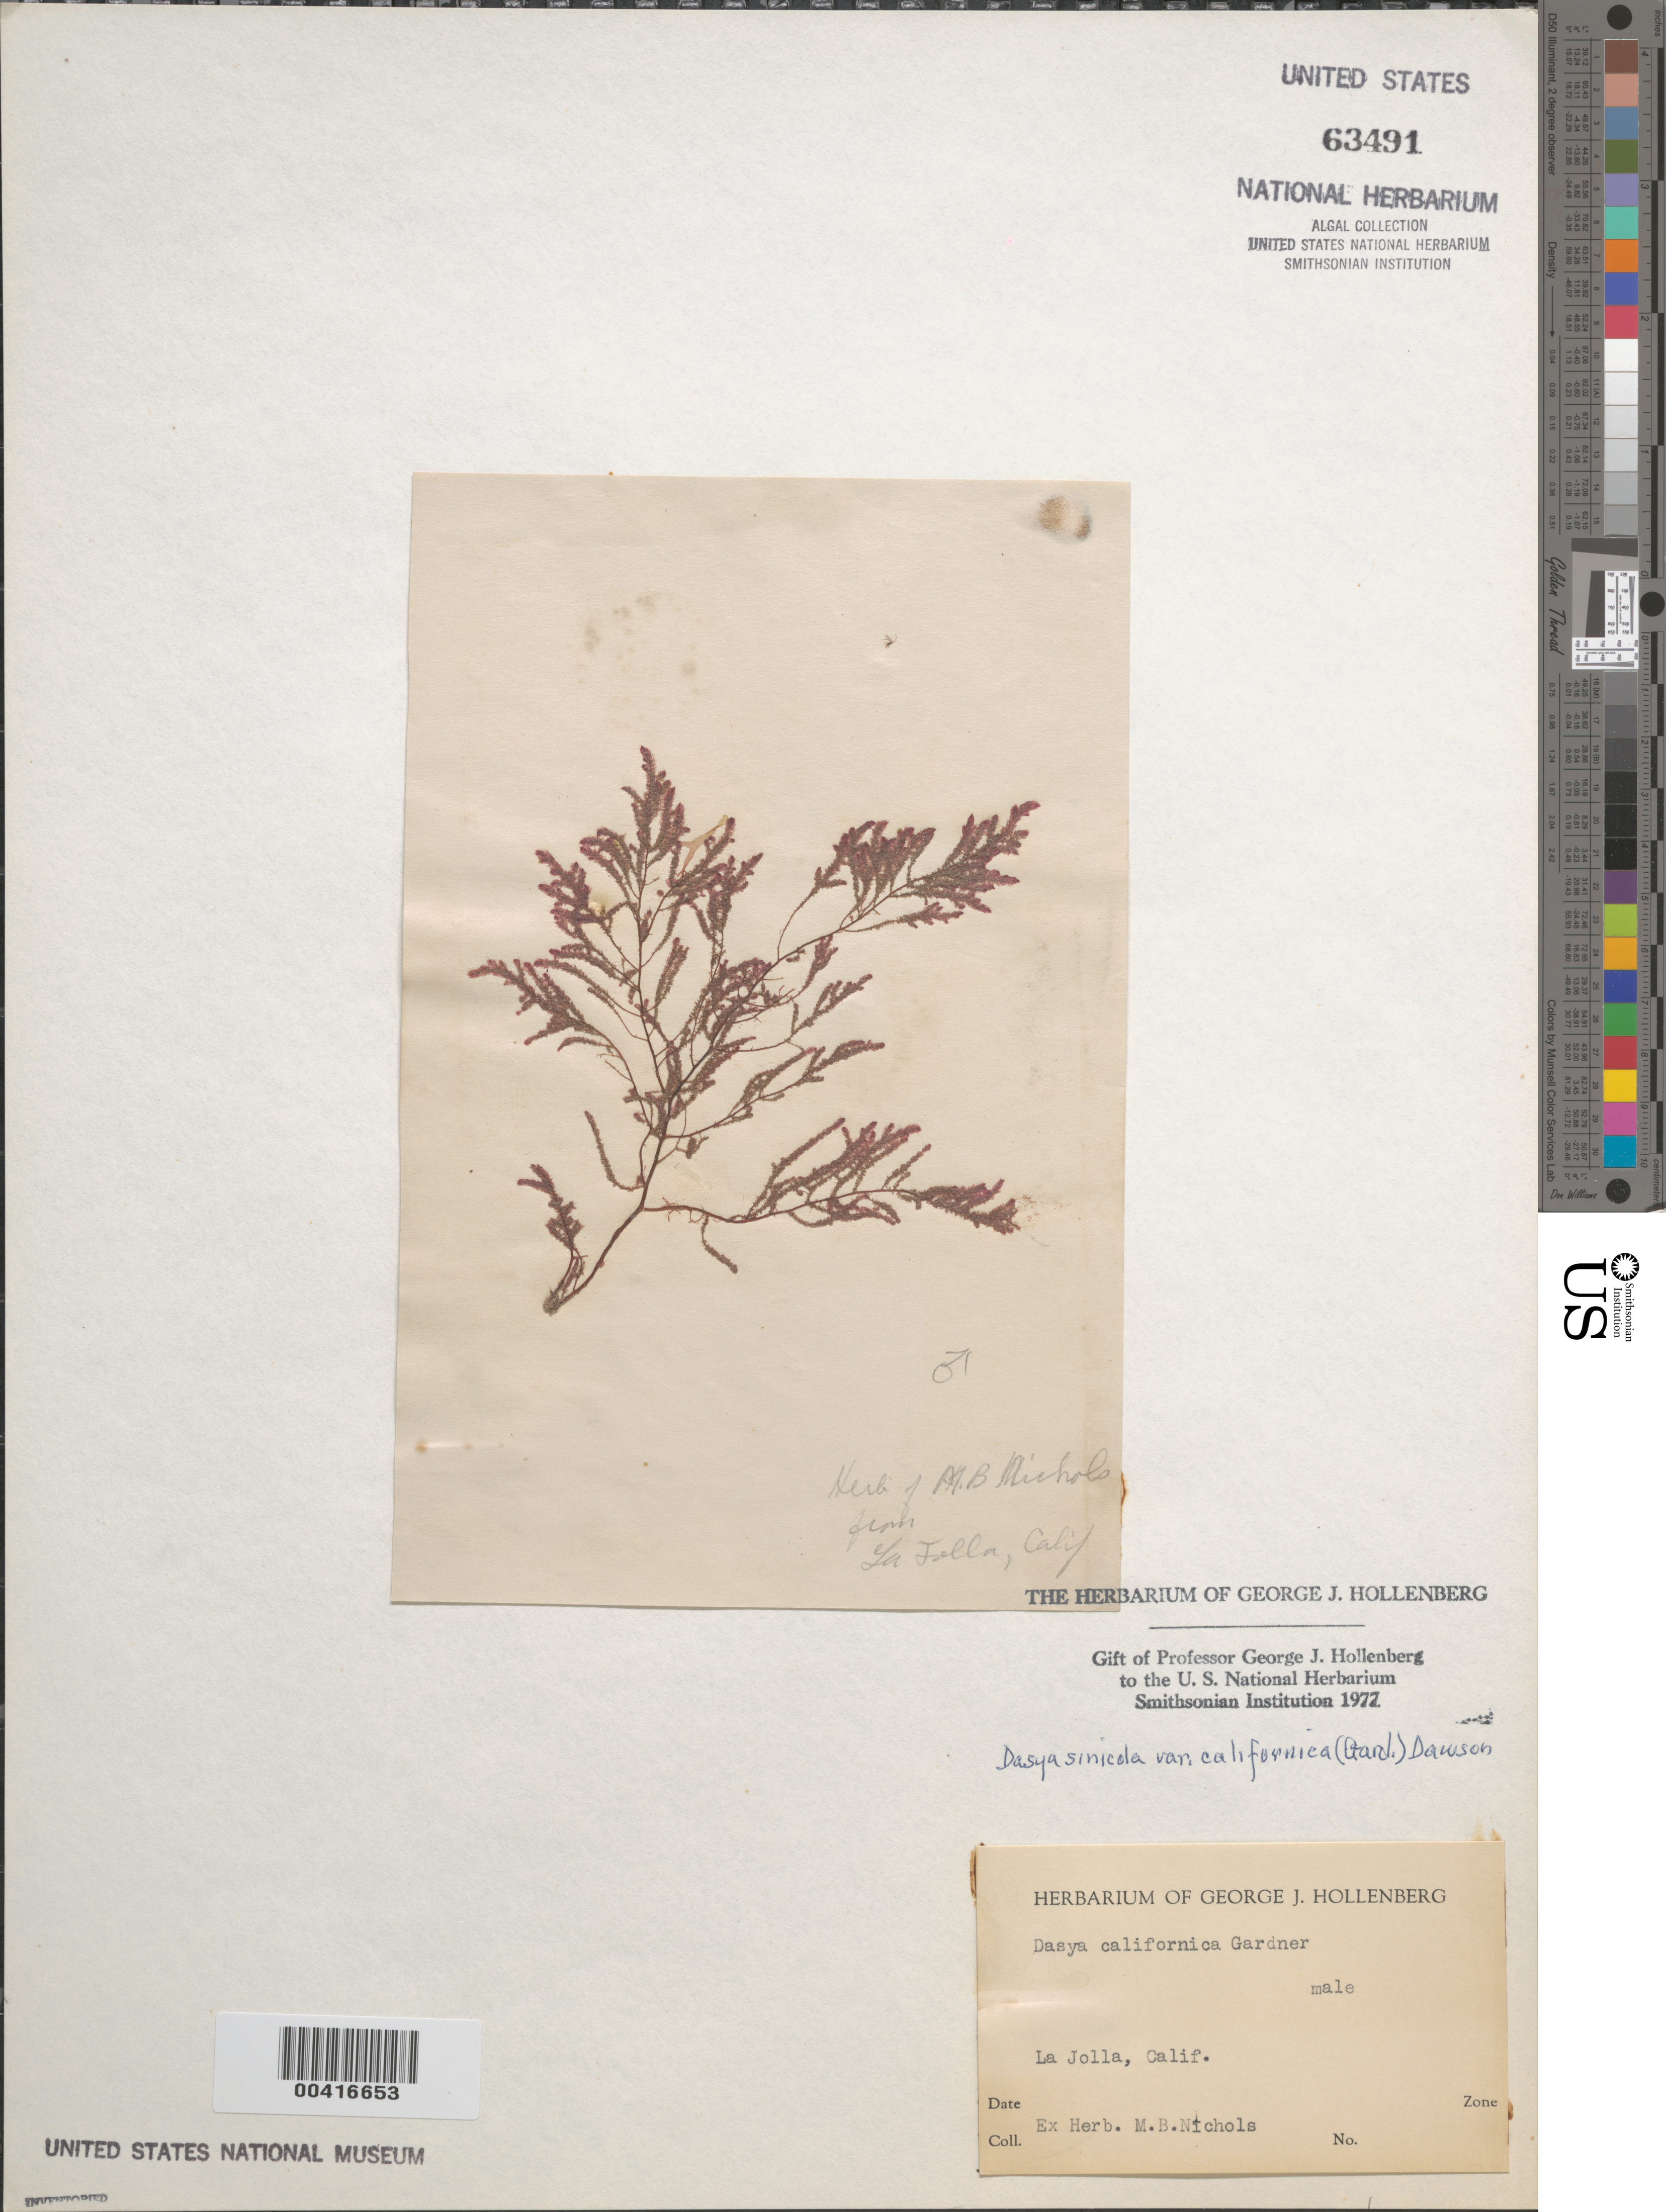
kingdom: Plantae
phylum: Rhodophyta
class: Florideophyceae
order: Ceramiales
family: Dasyaceae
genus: Dasya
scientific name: Dasya sinicola var. californica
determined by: Hollenberg, George J.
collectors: M. Nichols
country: United States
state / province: California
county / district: San Diego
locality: La Jolla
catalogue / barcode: US 63491